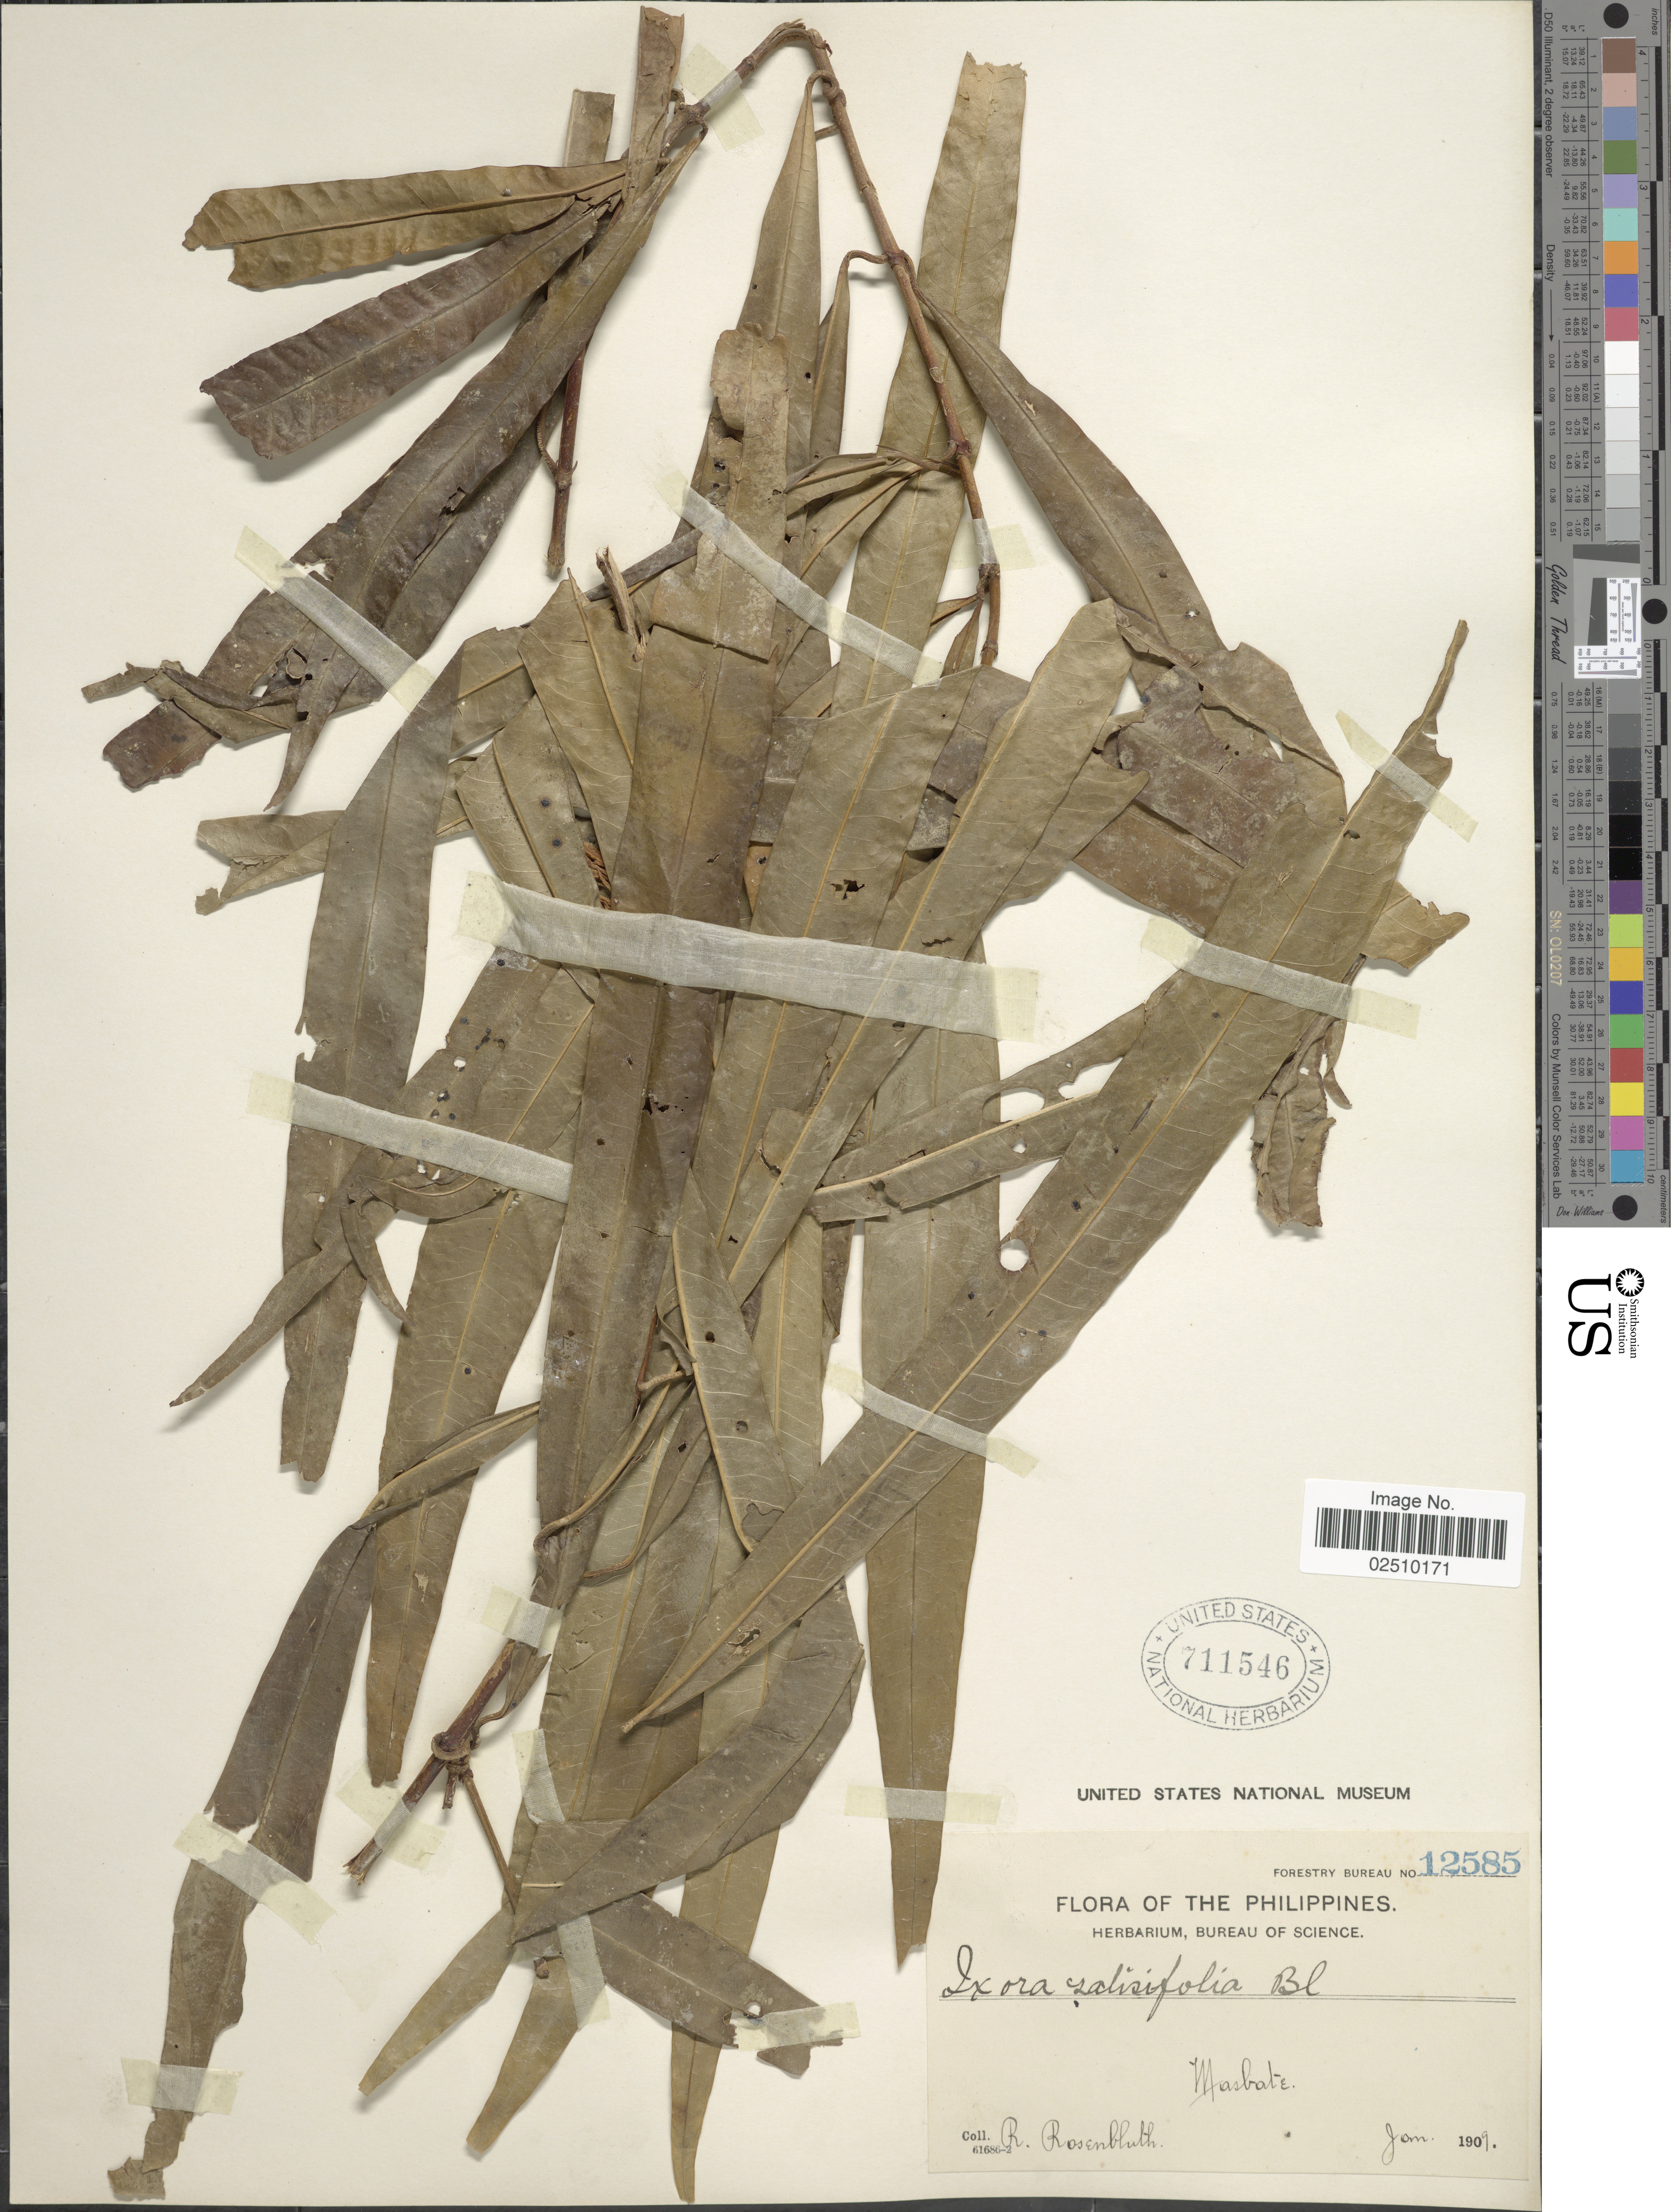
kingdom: Plantae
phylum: Tracheophyta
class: Magnoliopsida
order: Gentianales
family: Rubiaceae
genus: Ixora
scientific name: Ixora salicifolia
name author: (Blume) DC.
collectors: R. Rosenbluth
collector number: Forestry Bureau 12585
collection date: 1909-01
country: Philippines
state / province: Bicol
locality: Masbate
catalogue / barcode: US 711546